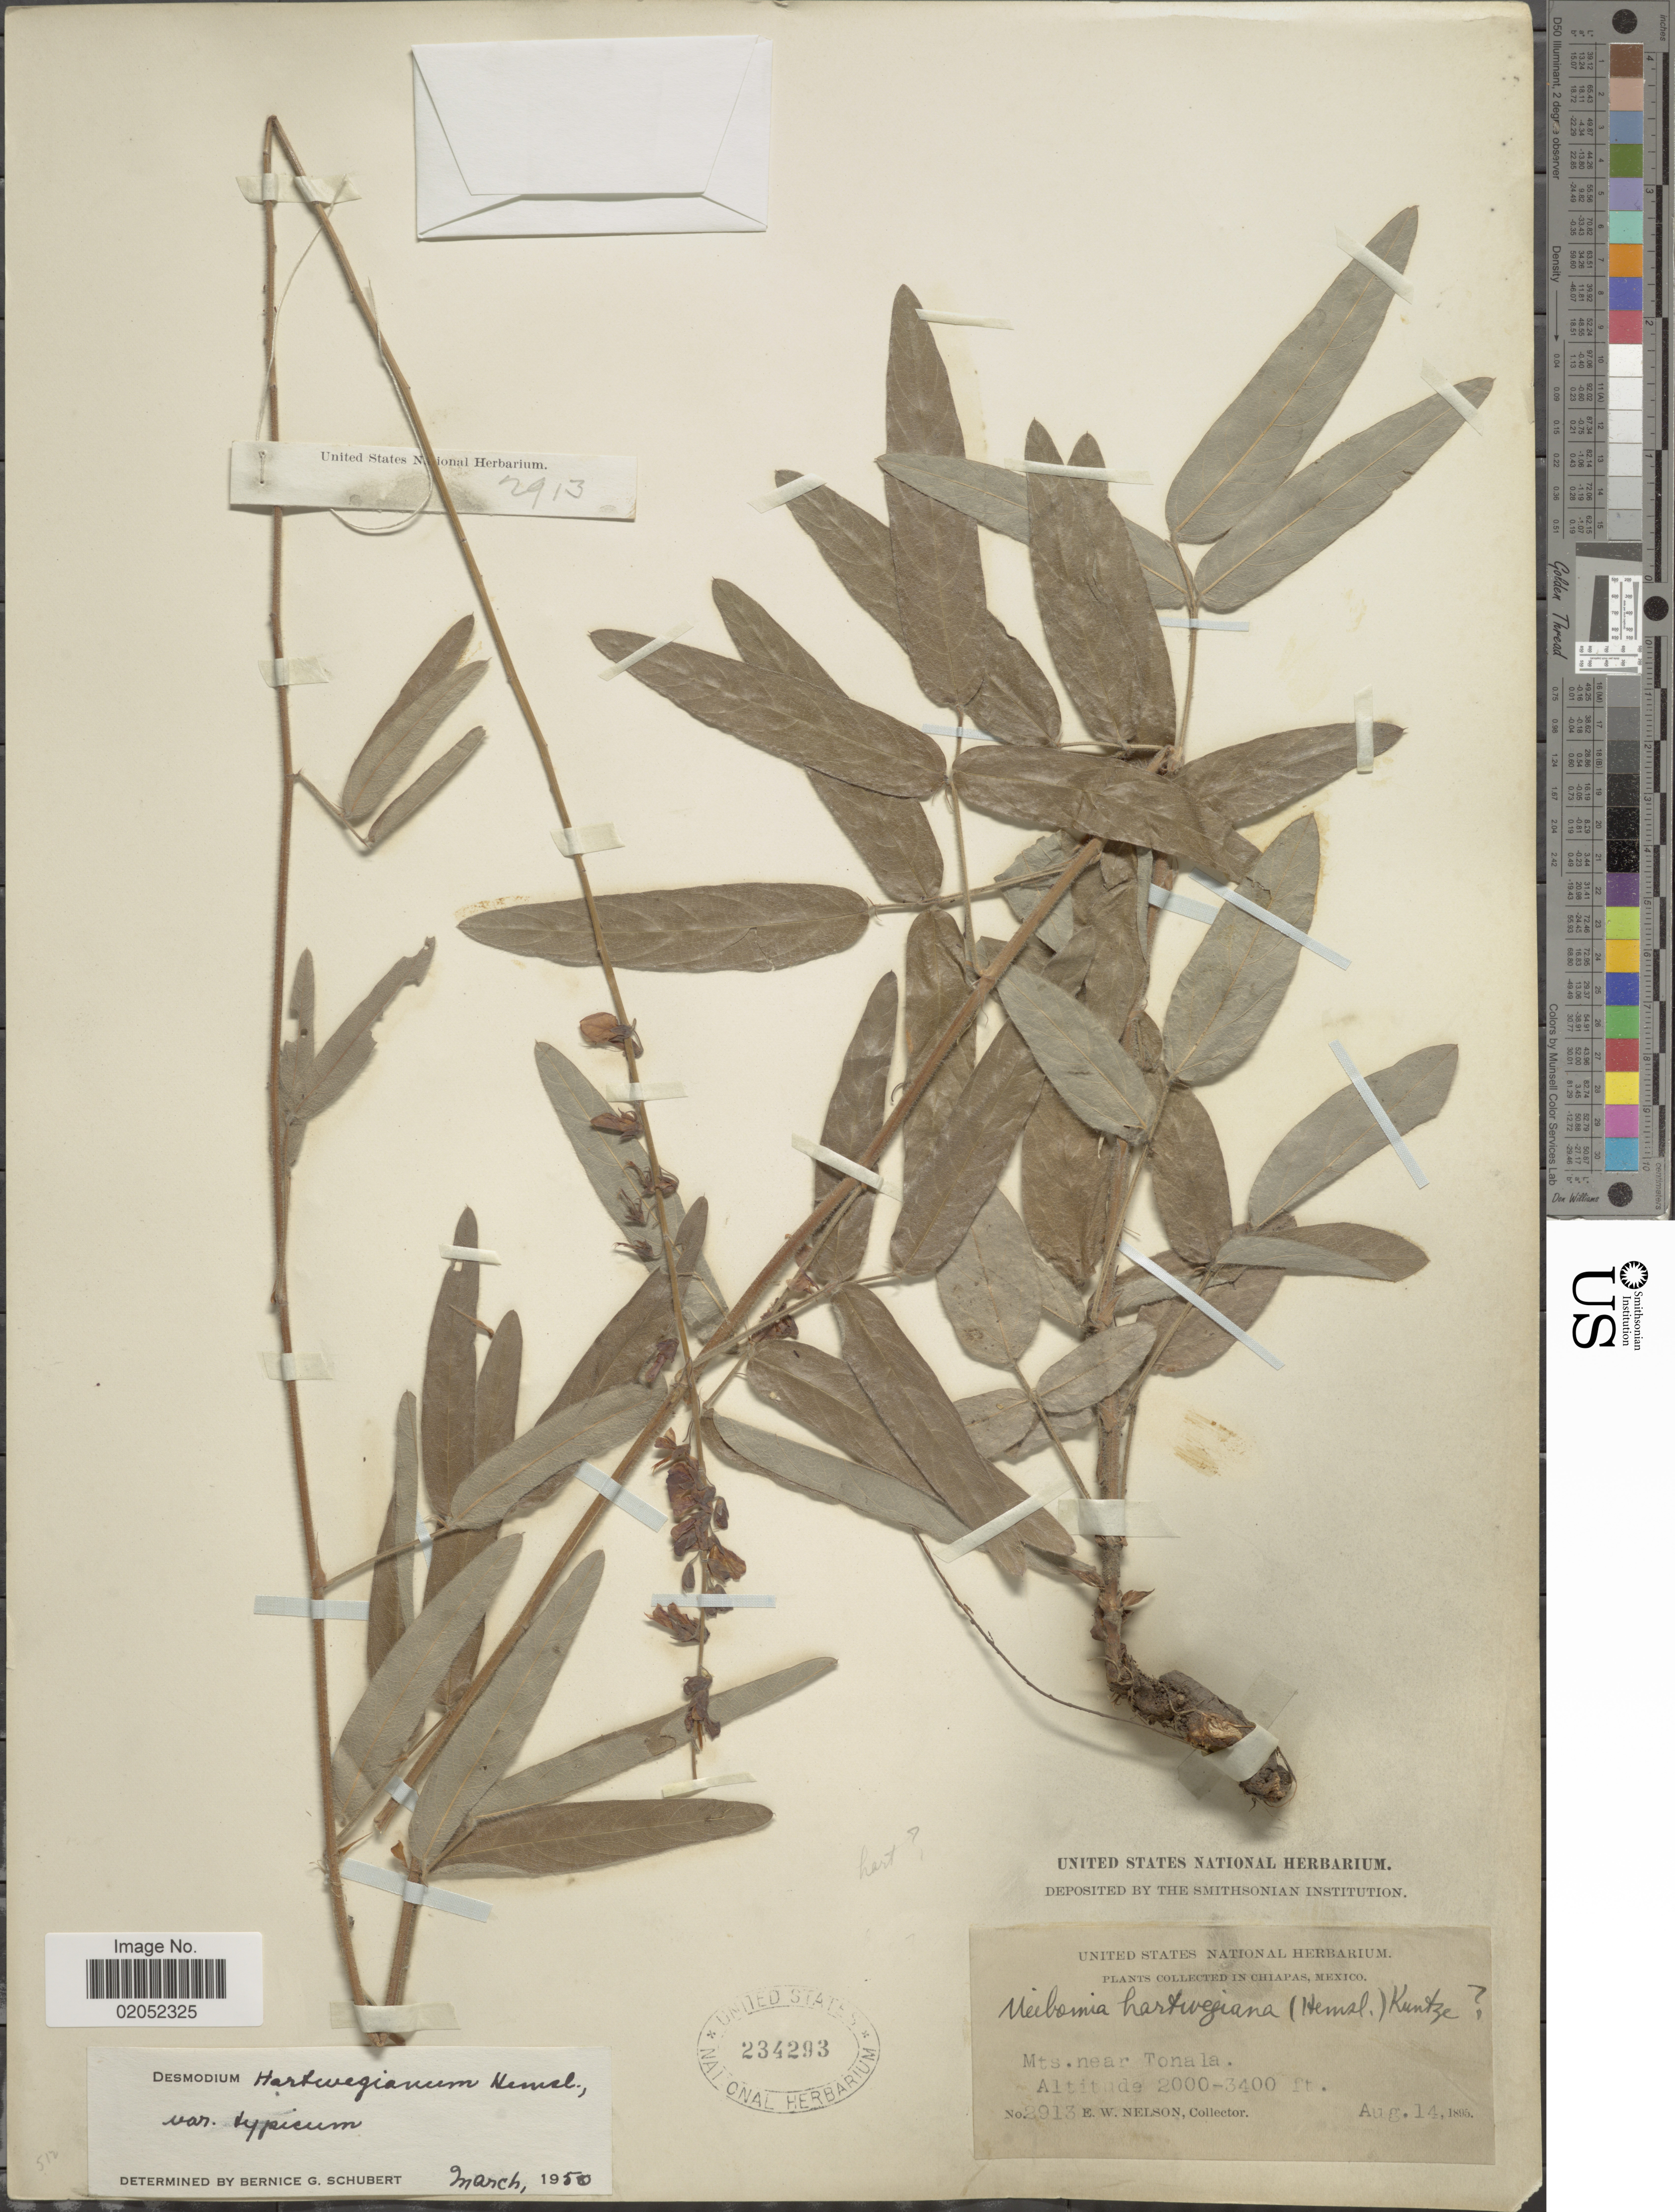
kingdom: Plantae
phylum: Tracheophyta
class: Magnoliopsida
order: Fabales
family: Fabaceae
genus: Desmodium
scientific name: Desmodium hartwegianum var. hartwegianum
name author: Hemsl.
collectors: E. W. Nelson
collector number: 2913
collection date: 1895-08-14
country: Mexico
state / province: Chiapas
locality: Chiapas, Mexio, Mts. near Tonala.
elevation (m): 610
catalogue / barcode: US 234293